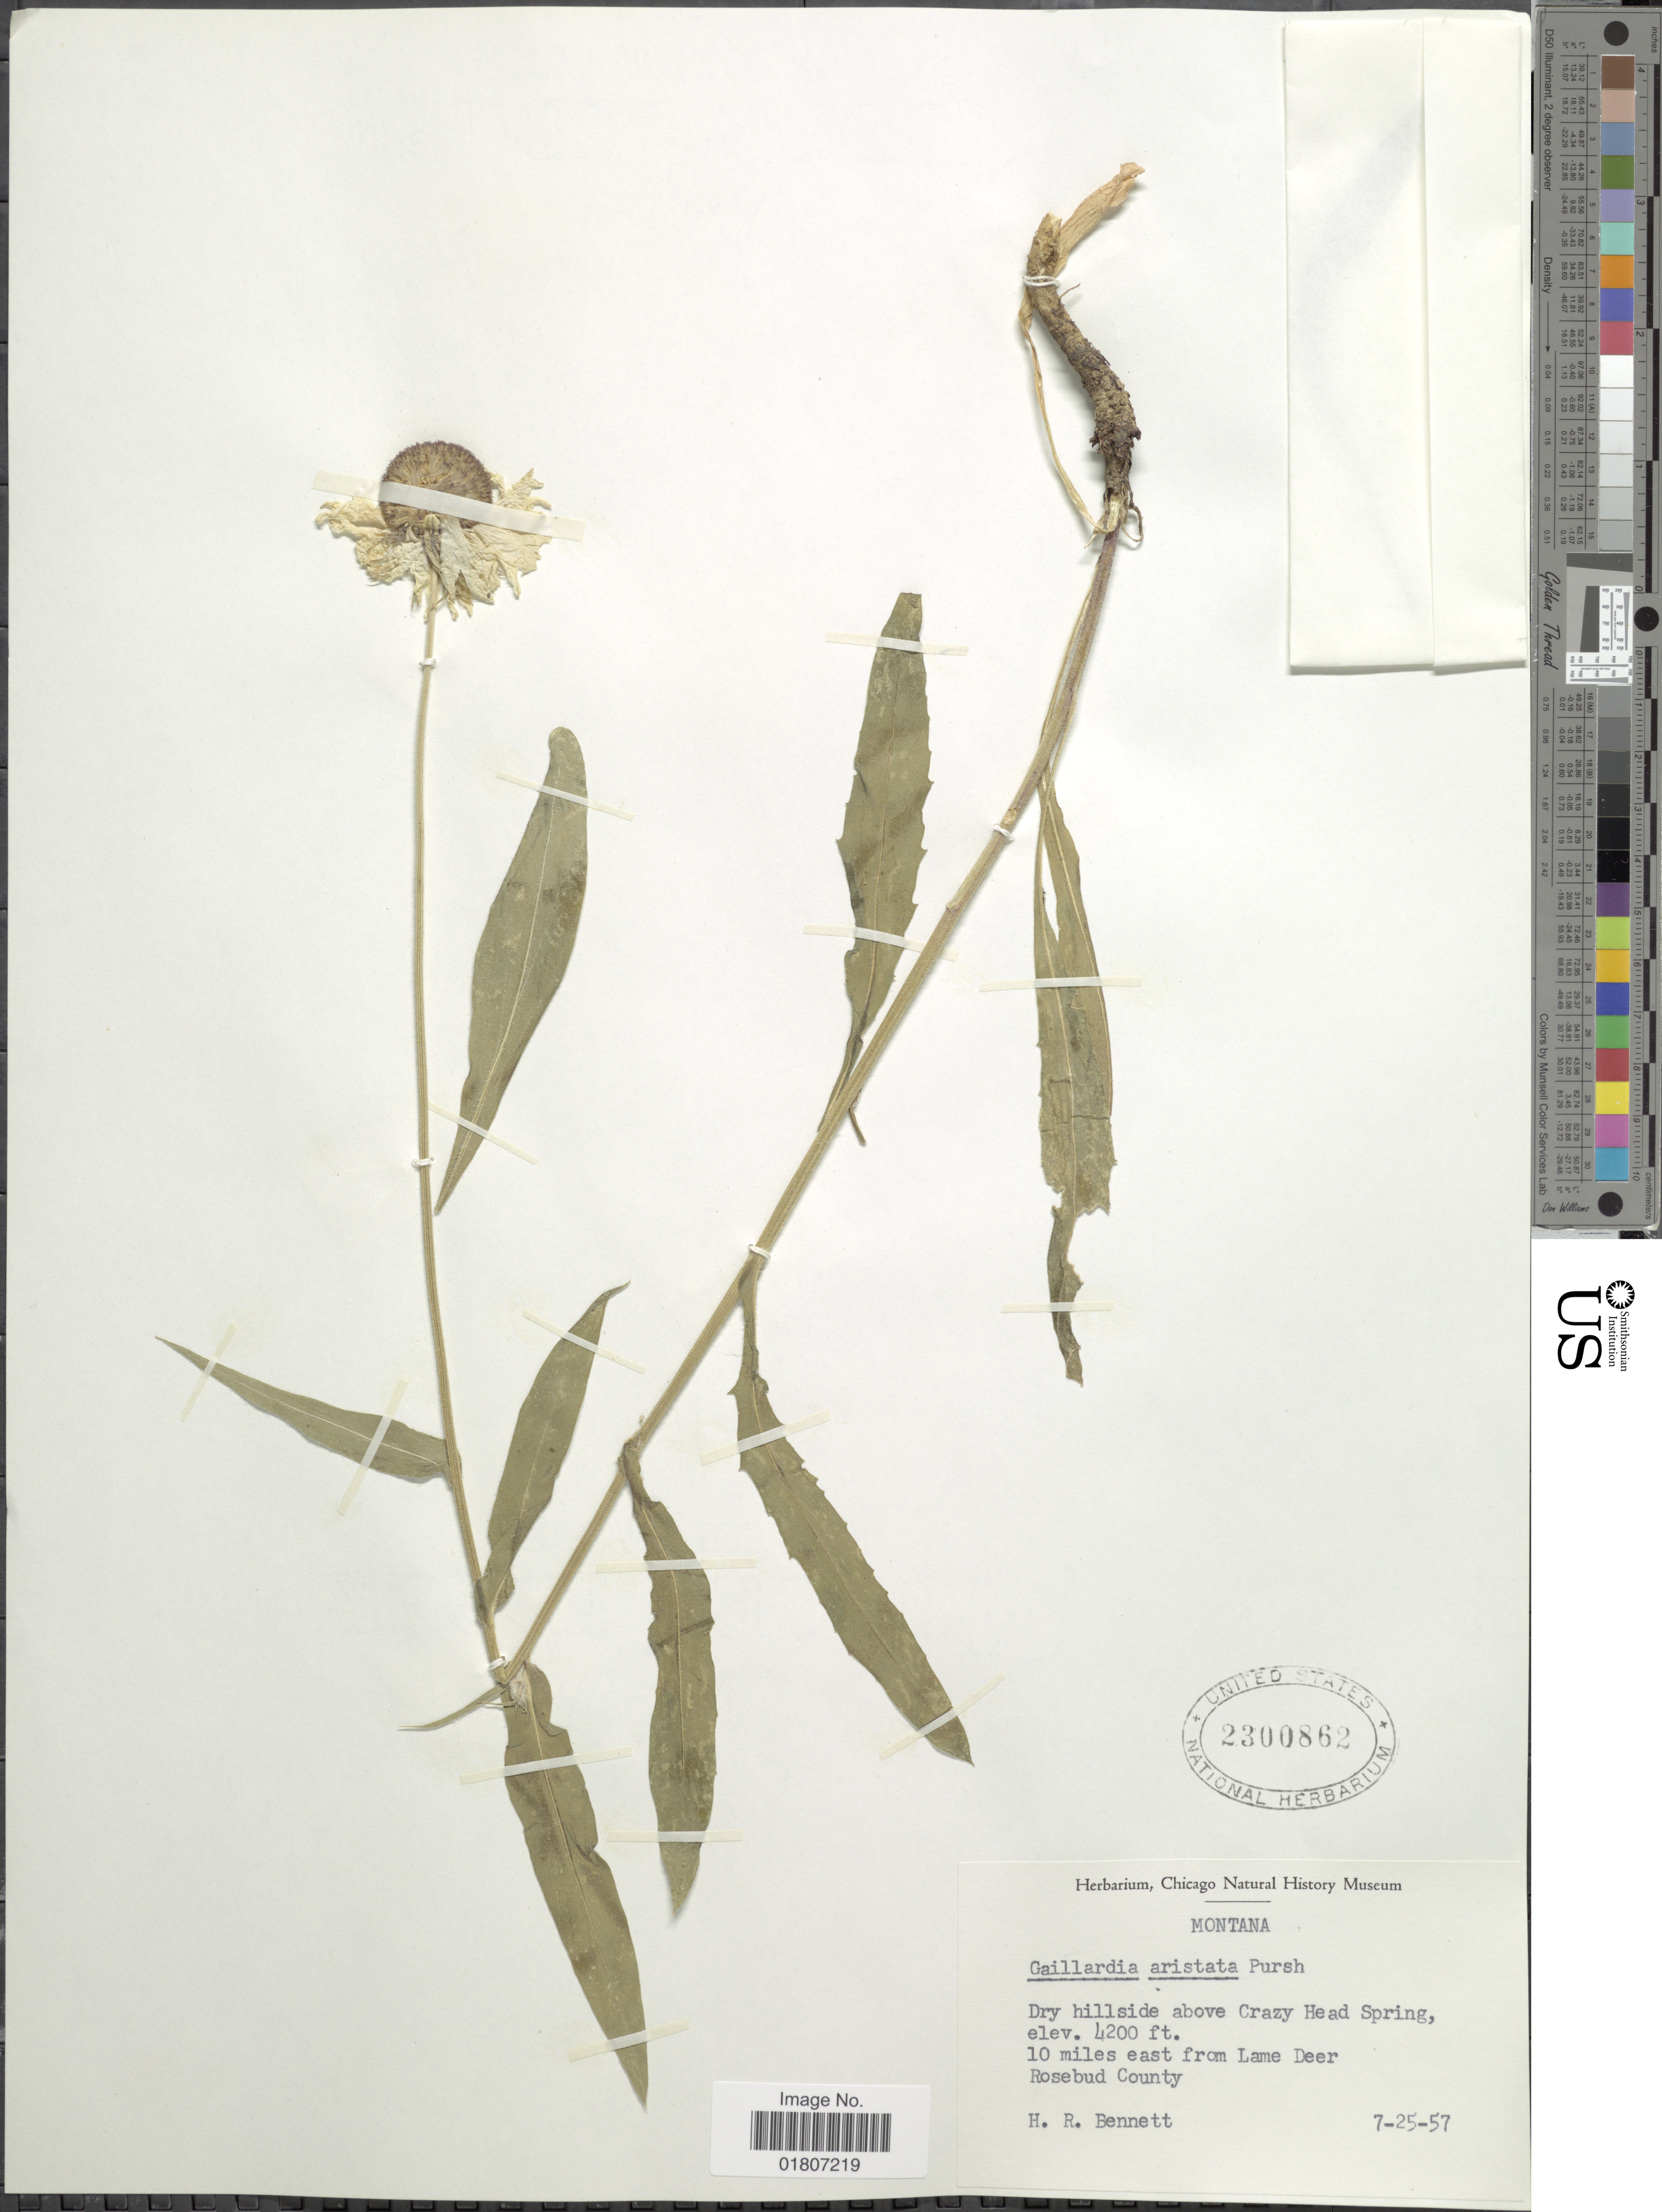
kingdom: Plantae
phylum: Tracheophyta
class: Magnoliopsida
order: Asterales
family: Asteraceae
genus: Gaillardia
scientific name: Gaillardia aristata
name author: Pursh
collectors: H. R. Bennett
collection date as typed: Transcribed d/m/y: 25/7/57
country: United States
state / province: Montana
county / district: Rosebud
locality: Above Crazy Head Spring, 10 miles east from Lame Deer.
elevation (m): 1280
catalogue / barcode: US 2300862